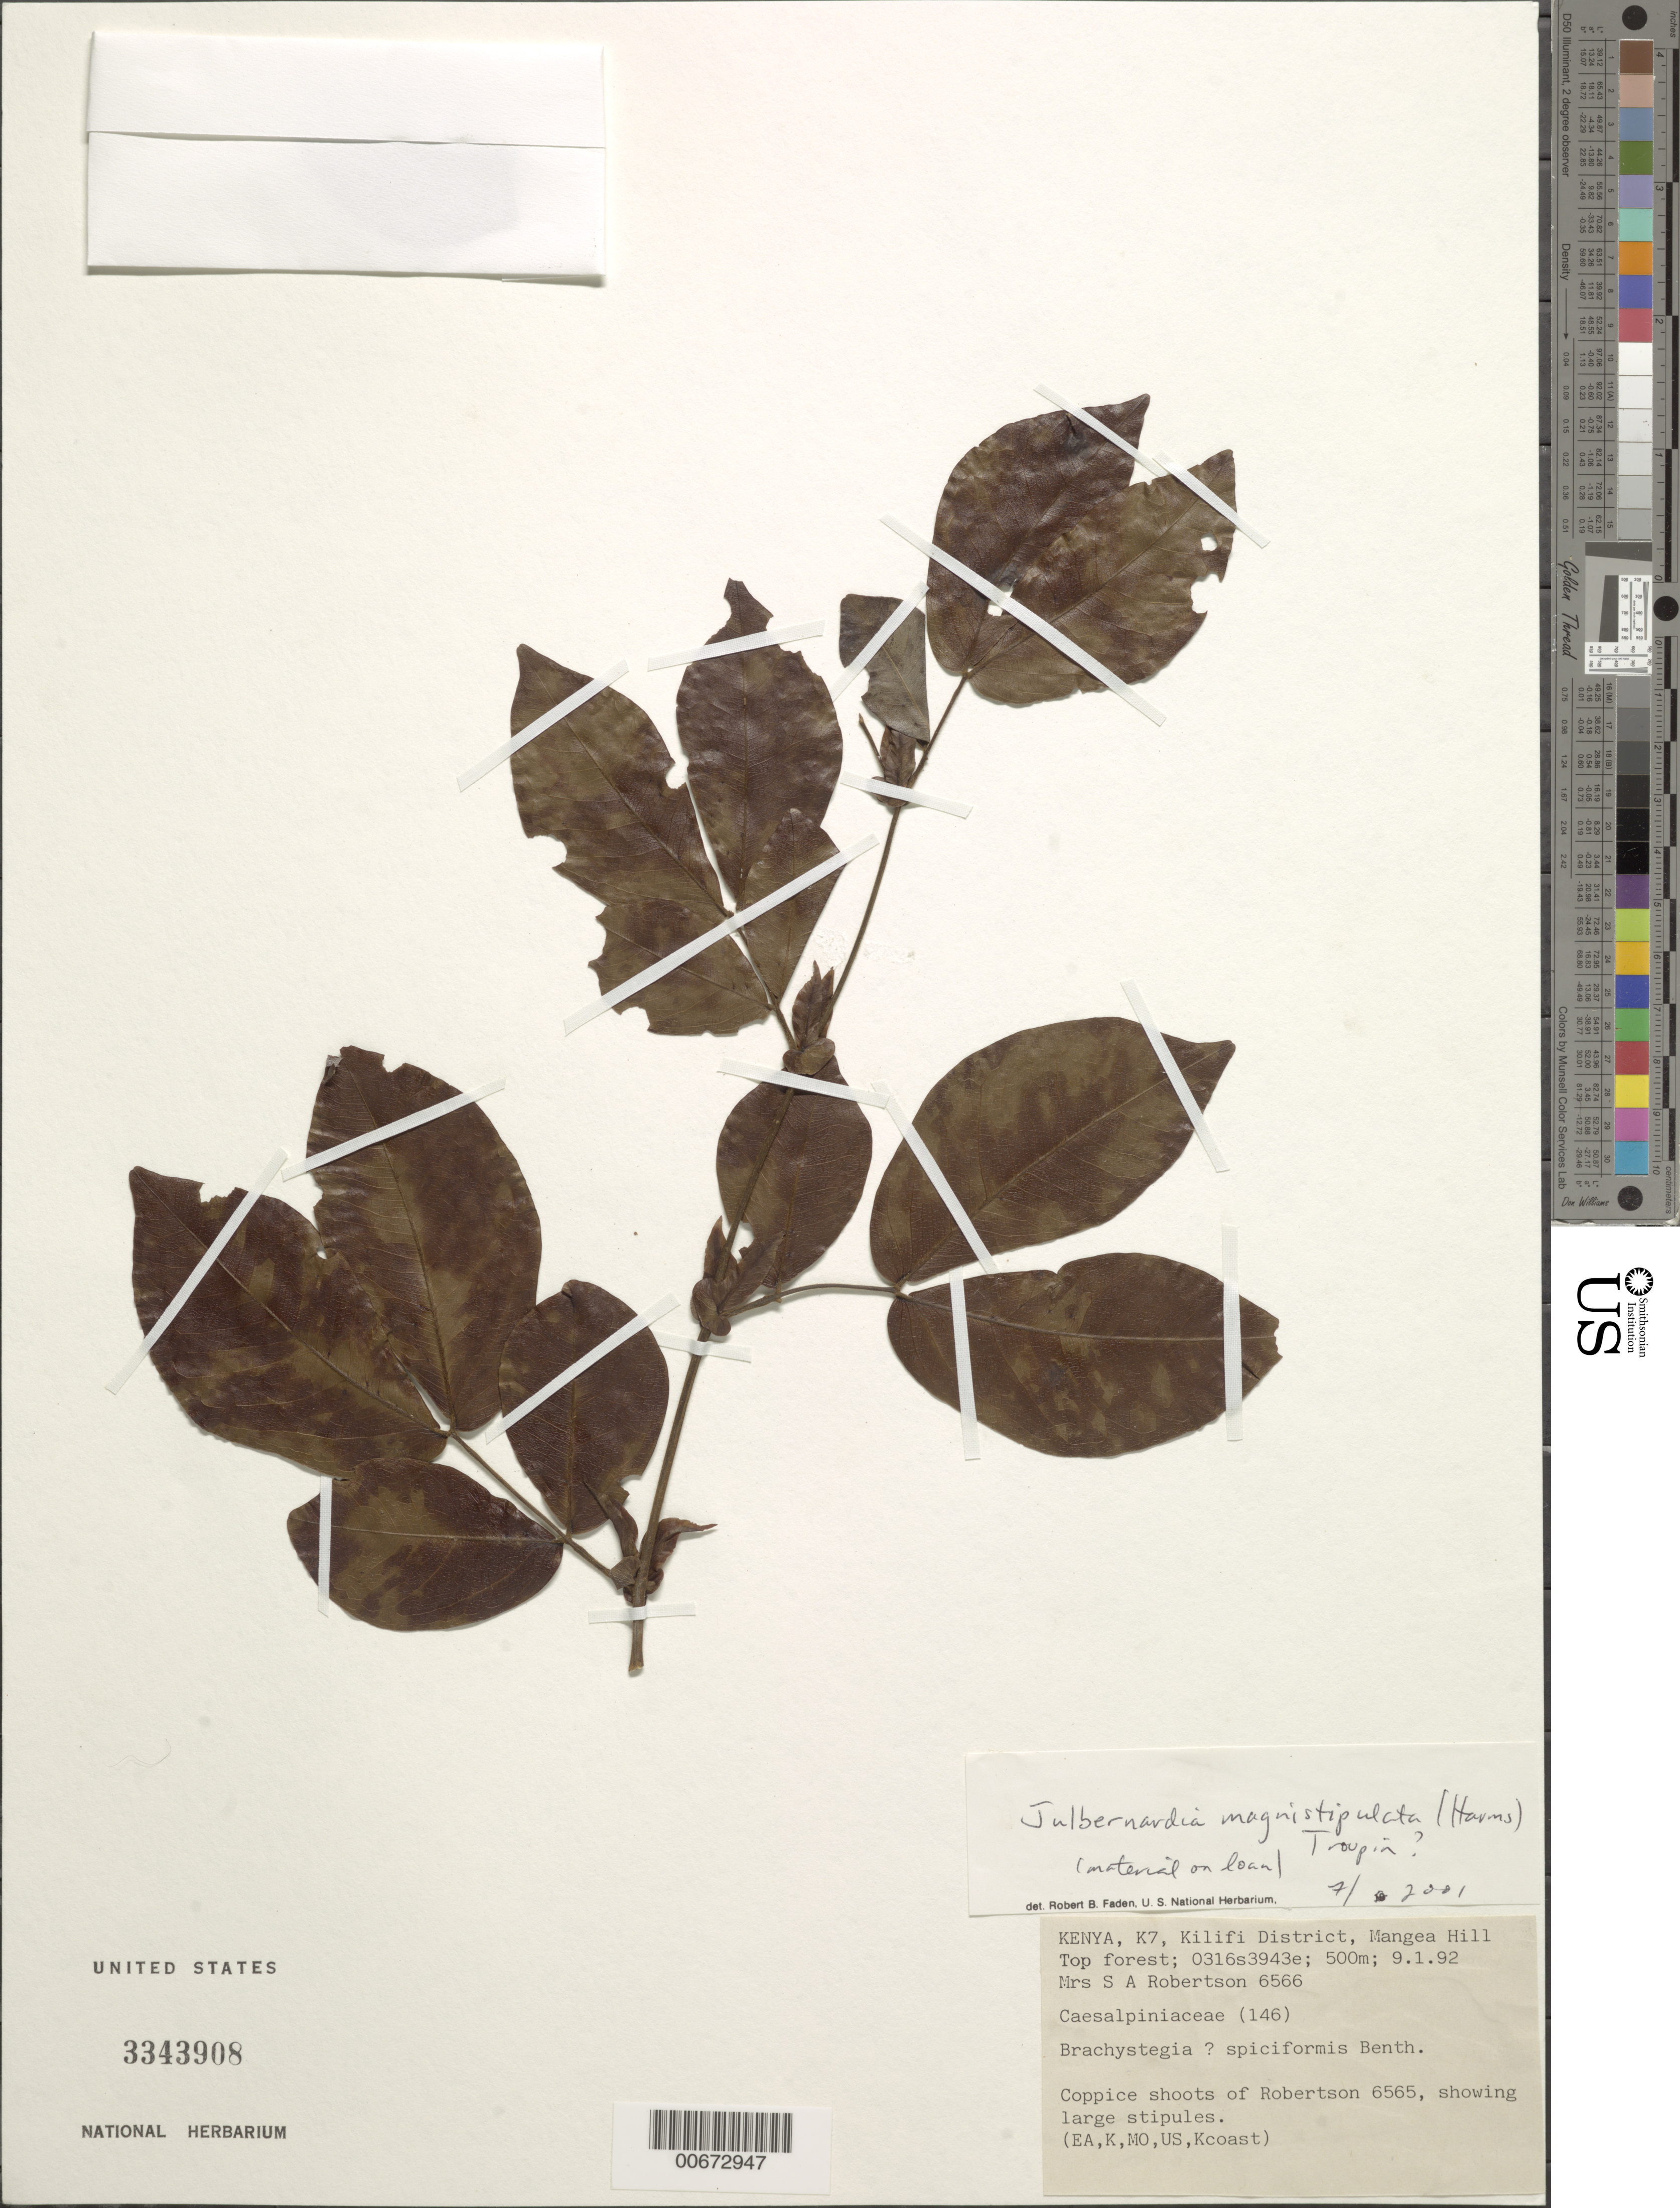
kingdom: Plantae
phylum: Tracheophyta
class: Magnoliopsida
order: Fabales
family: Fabaceae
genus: Julbernardia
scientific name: Julbernardia magnistipulata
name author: (Harms) Troupin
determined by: Faden, Robert B., (US), Smithsonian Institution - National Museum of Natural History (UNITED STATES)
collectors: Mrs. S. A. Robertson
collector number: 6566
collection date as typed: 09 Jan 1992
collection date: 1992-01-09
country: Kenya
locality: K7, Kilifi District, Mangea Hill.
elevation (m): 500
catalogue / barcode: US 3343908